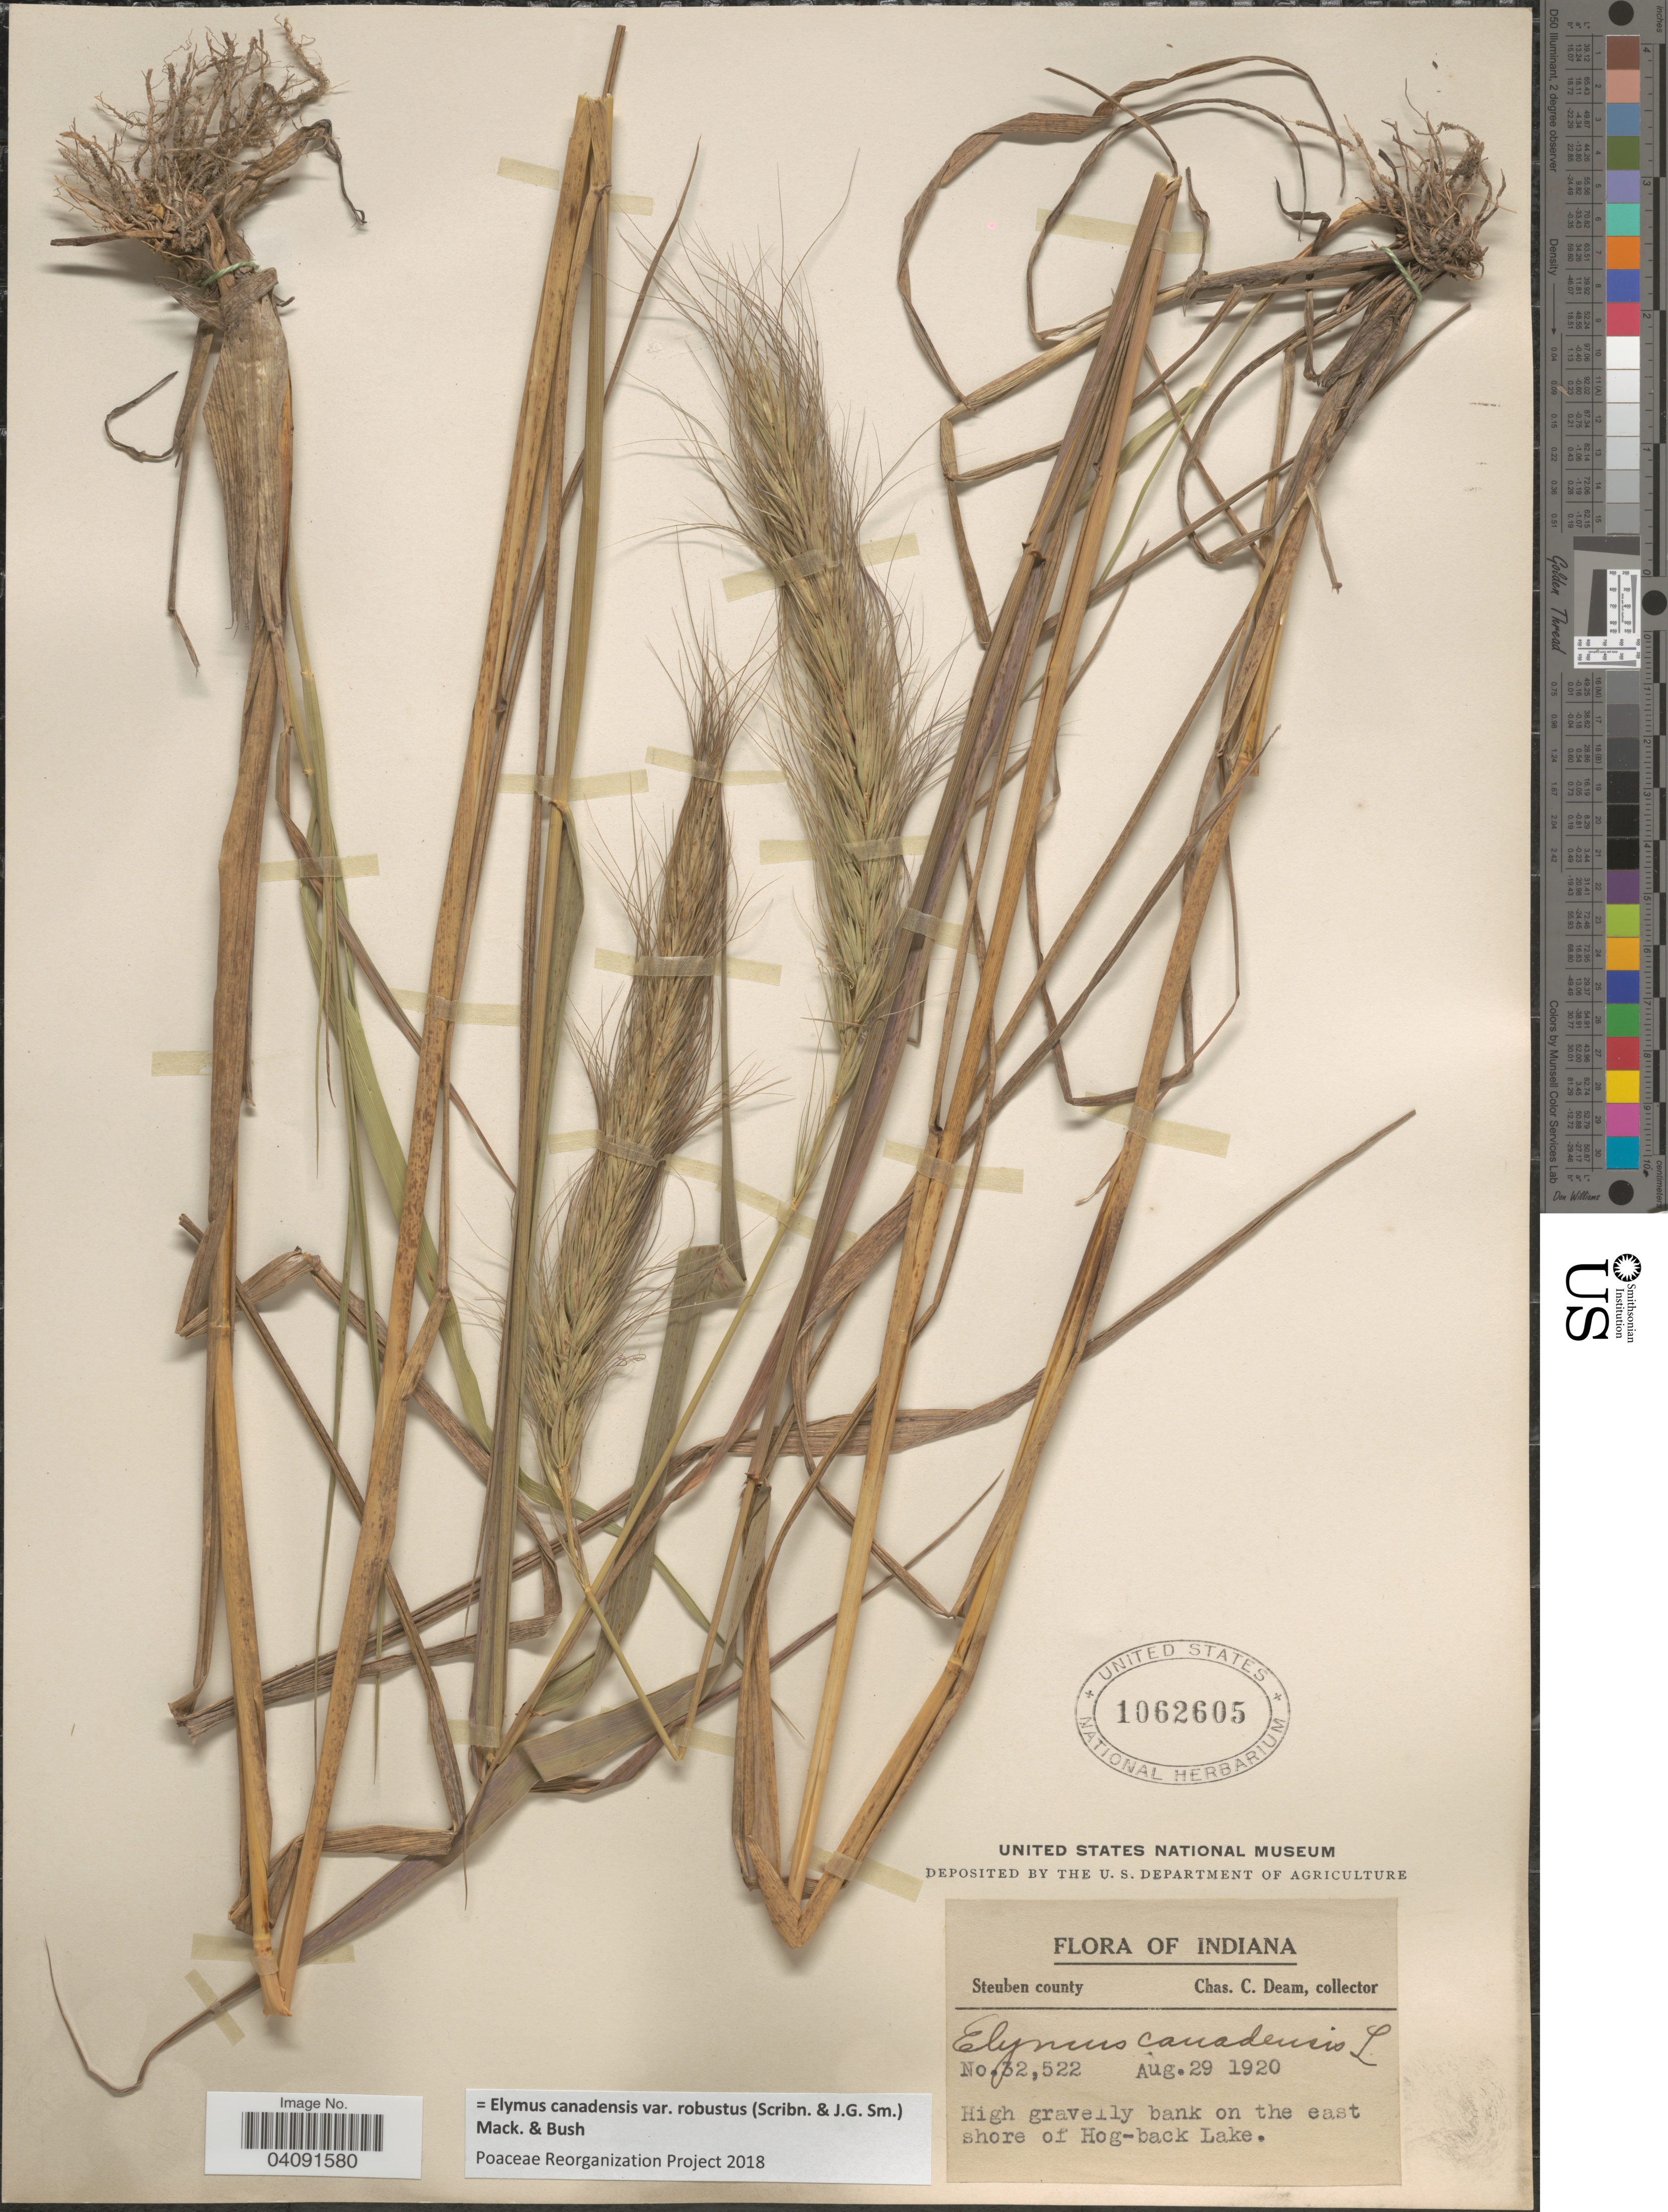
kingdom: Plantae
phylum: Tracheophyta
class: Liliopsida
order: Poales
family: Poaceae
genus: Elymus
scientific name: Elymus canadensis var. robustus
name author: (Scribn. & R.M. Sm.) Mackenz. & Bush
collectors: C. C. Deam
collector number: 32522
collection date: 1920-08-29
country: United States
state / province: Indiana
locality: Steuben county. High gravelly bank on the east shore of Hog-back Lake.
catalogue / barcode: US 1062605